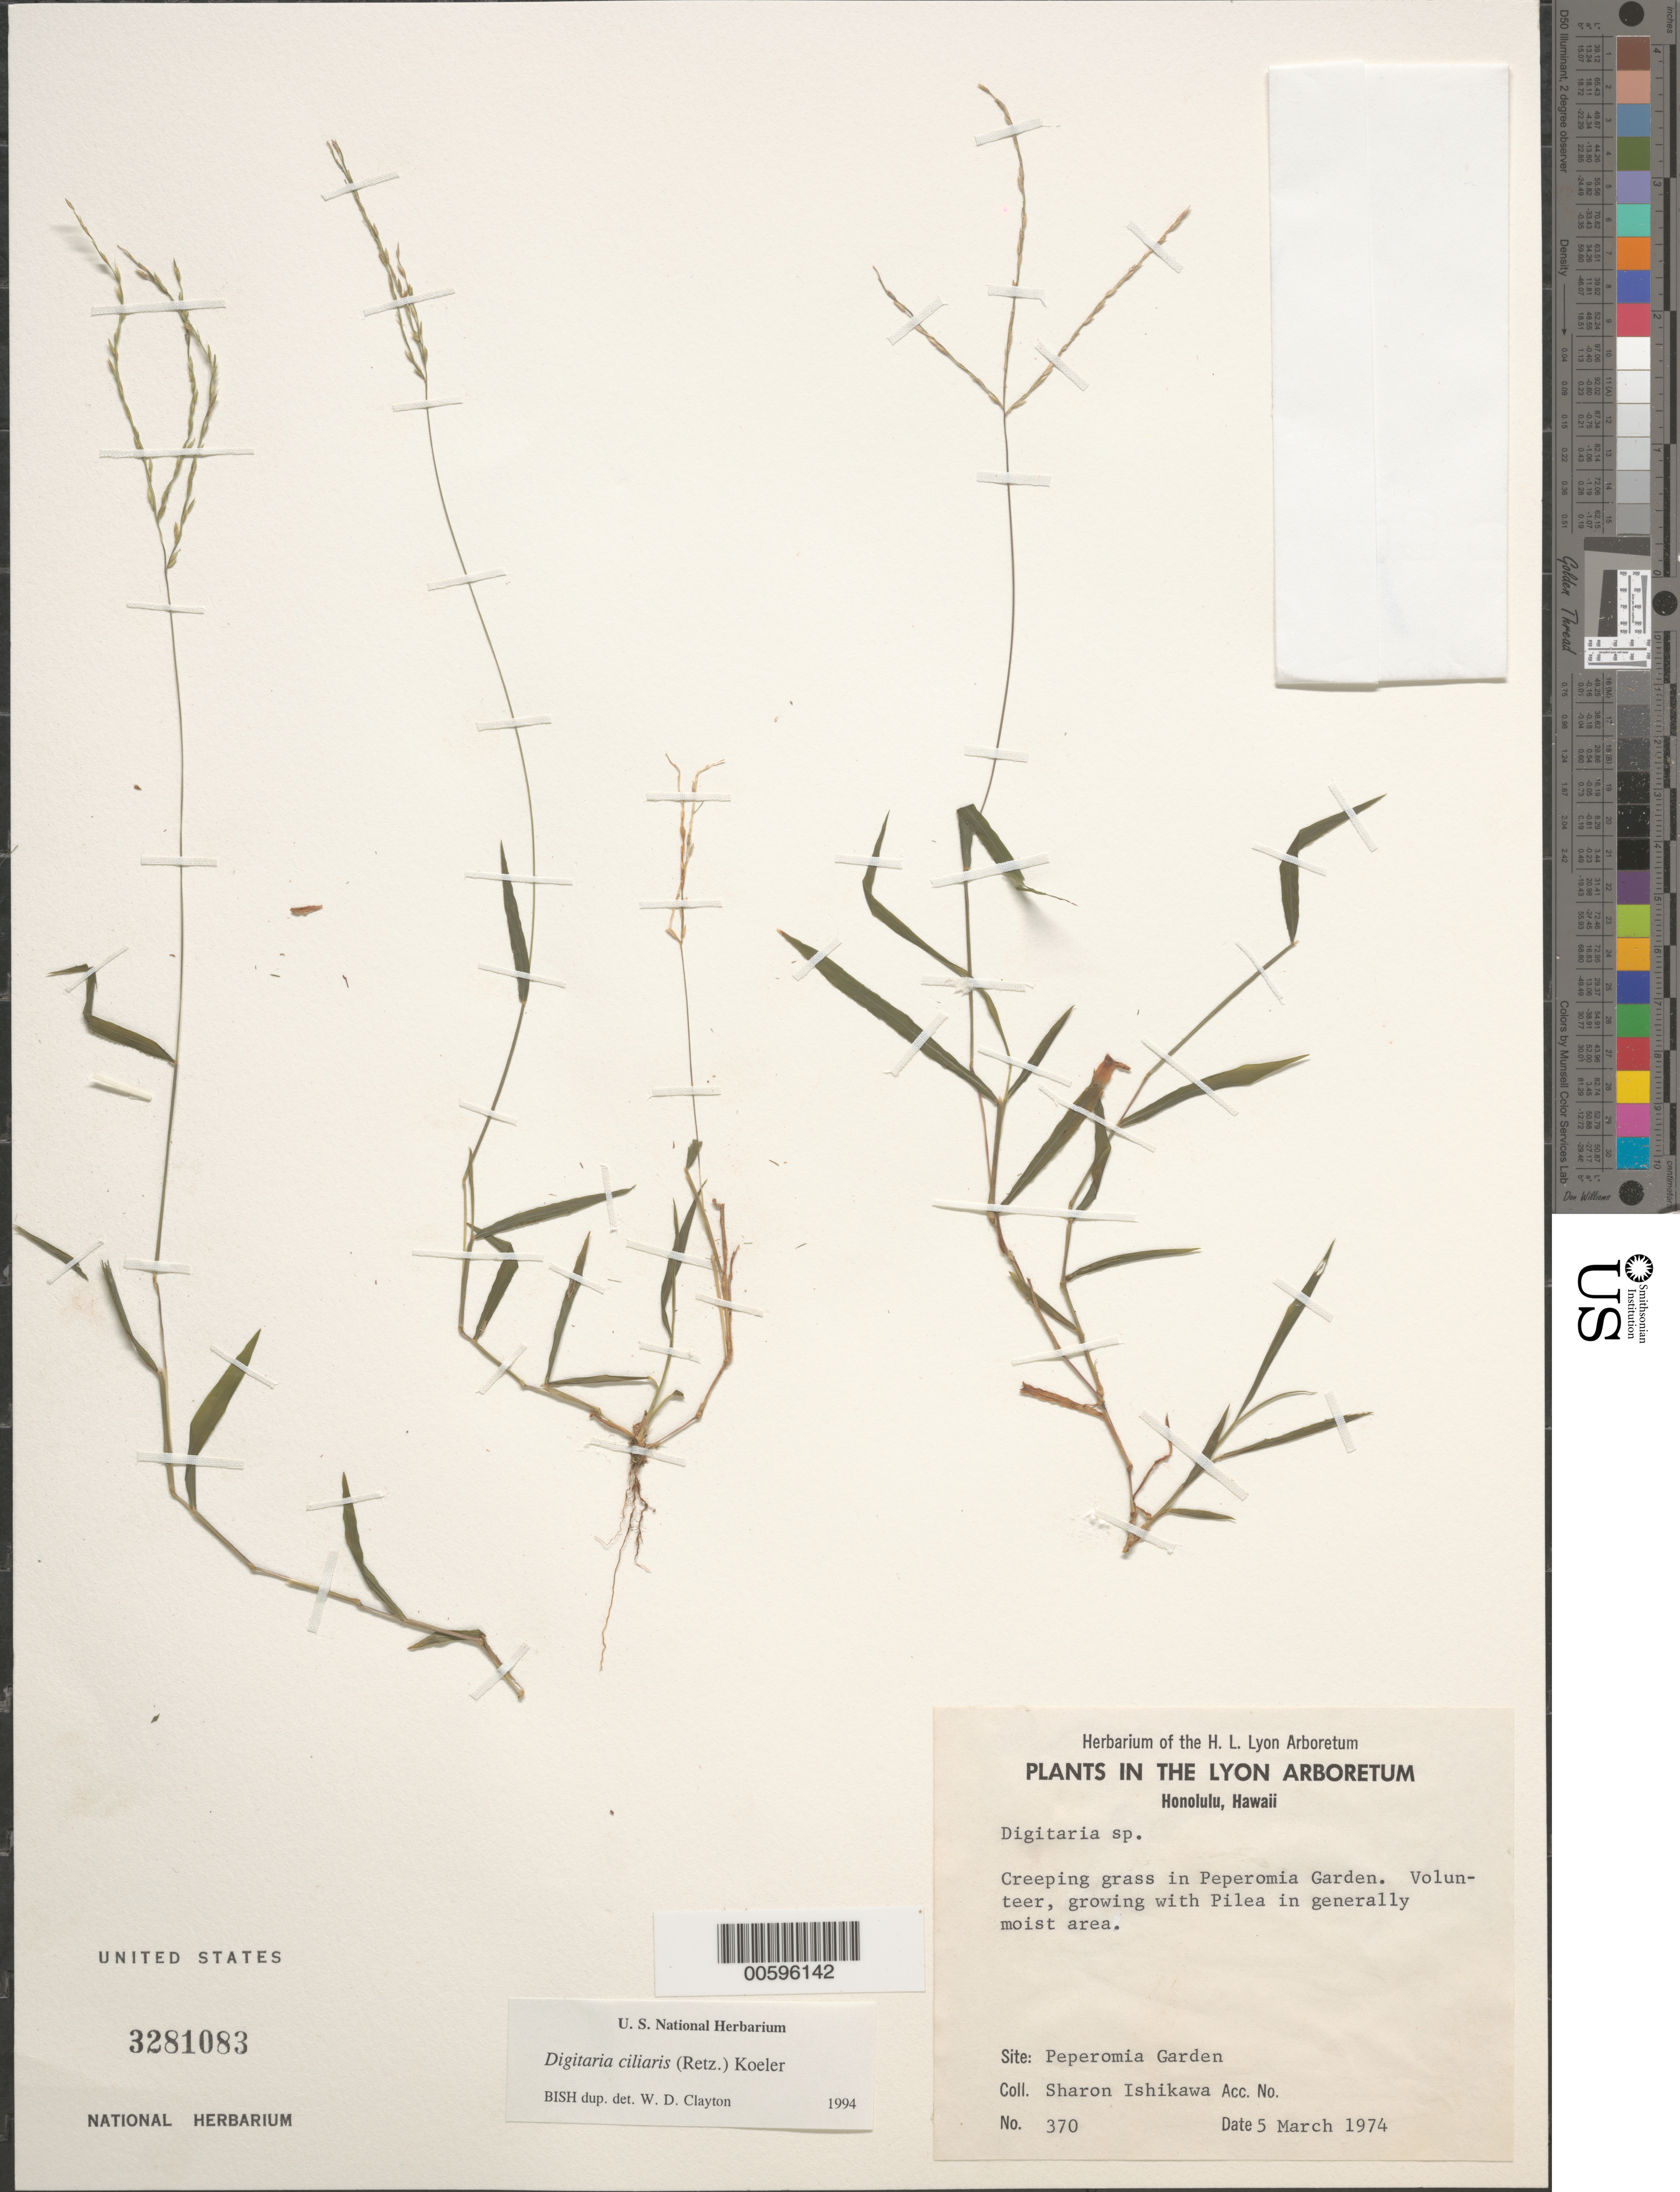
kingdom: Plantae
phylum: Tracheophyta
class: Liliopsida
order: Poales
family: Poaceae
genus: Digitaria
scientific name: Digitaria ciliaris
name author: (Retz.) Koeler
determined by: Clayton, W. D.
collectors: S. Ishikawa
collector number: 370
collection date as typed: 5 Mar 1974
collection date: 1974-03-05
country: United States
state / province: Hawaii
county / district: Honolulu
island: Oahu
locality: Honolulu, Lyon Arboretum, in Peperomia Garden.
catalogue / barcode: US 3281083